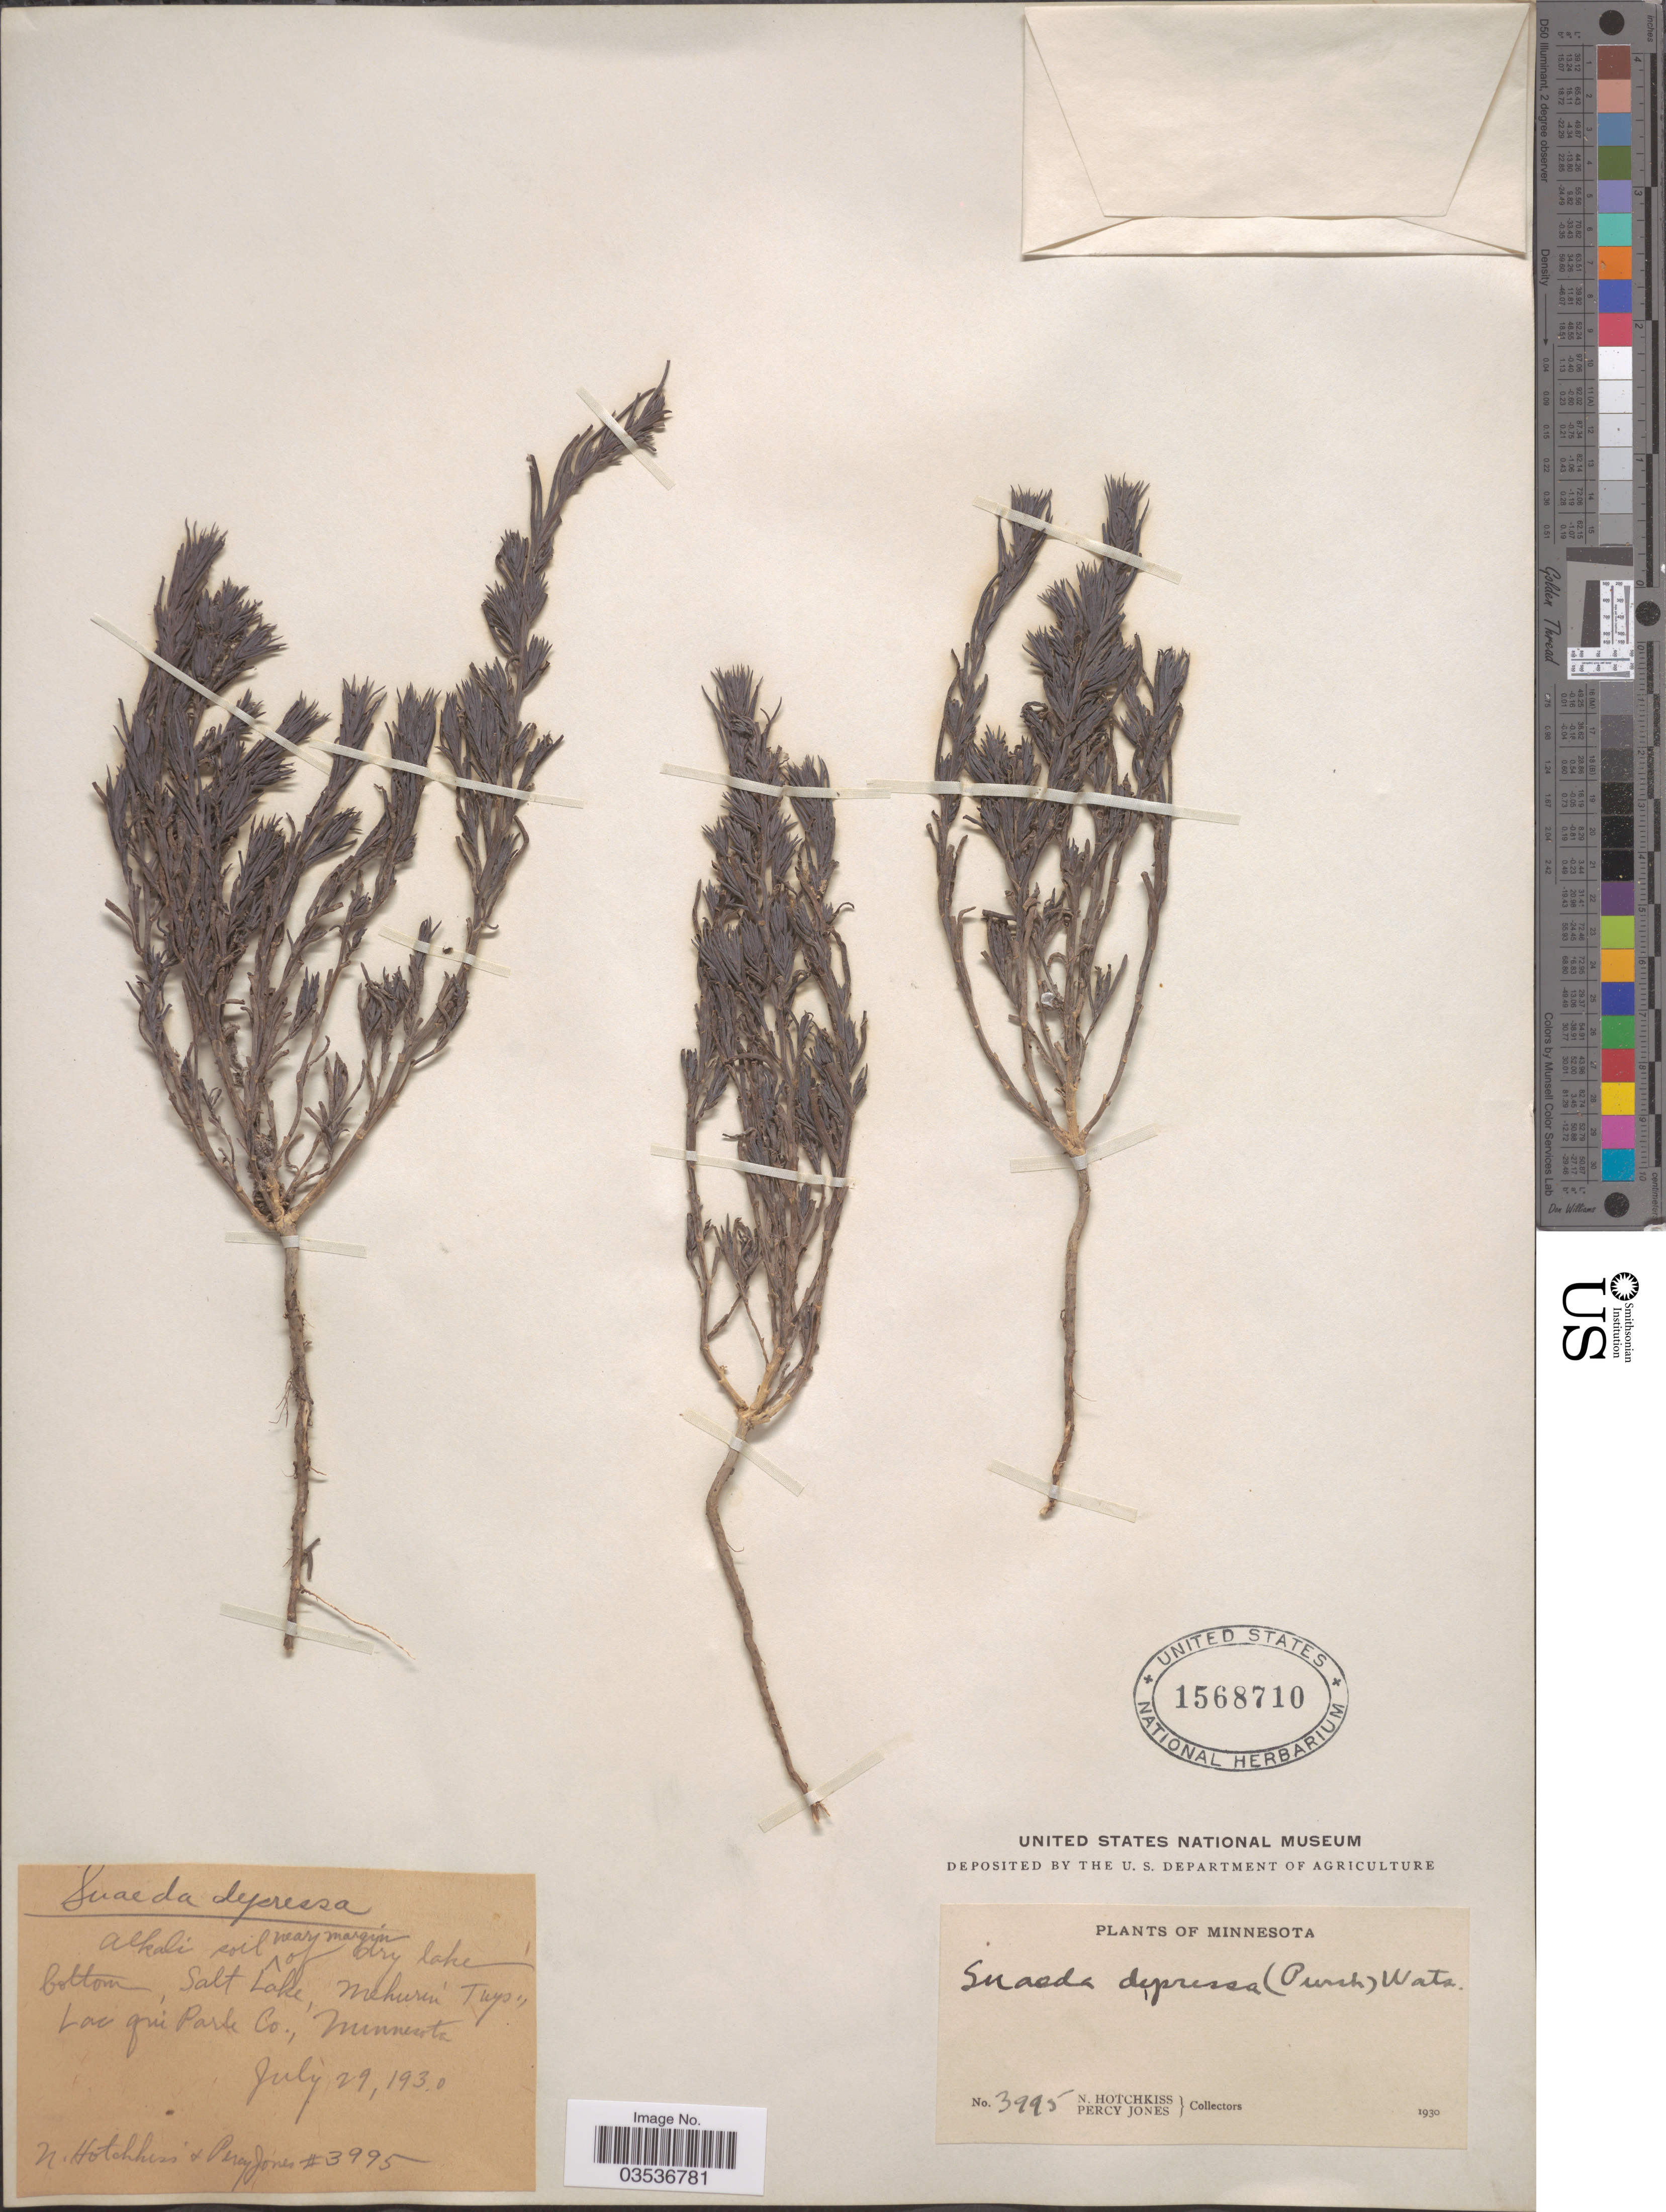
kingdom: Plantae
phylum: Tracheophyta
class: Magnoliopsida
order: Caryophyllales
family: Amaranthaceae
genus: Suaeda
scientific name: Suaeda depressa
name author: (Pursh) S. Watson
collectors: N. Hotchkiss & P. Jones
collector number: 3995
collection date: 1930-07-29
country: United States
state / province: Minnesota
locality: Salt Lake, Mehurin Twp, Lac qui Parle Co.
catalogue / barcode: US 1568710